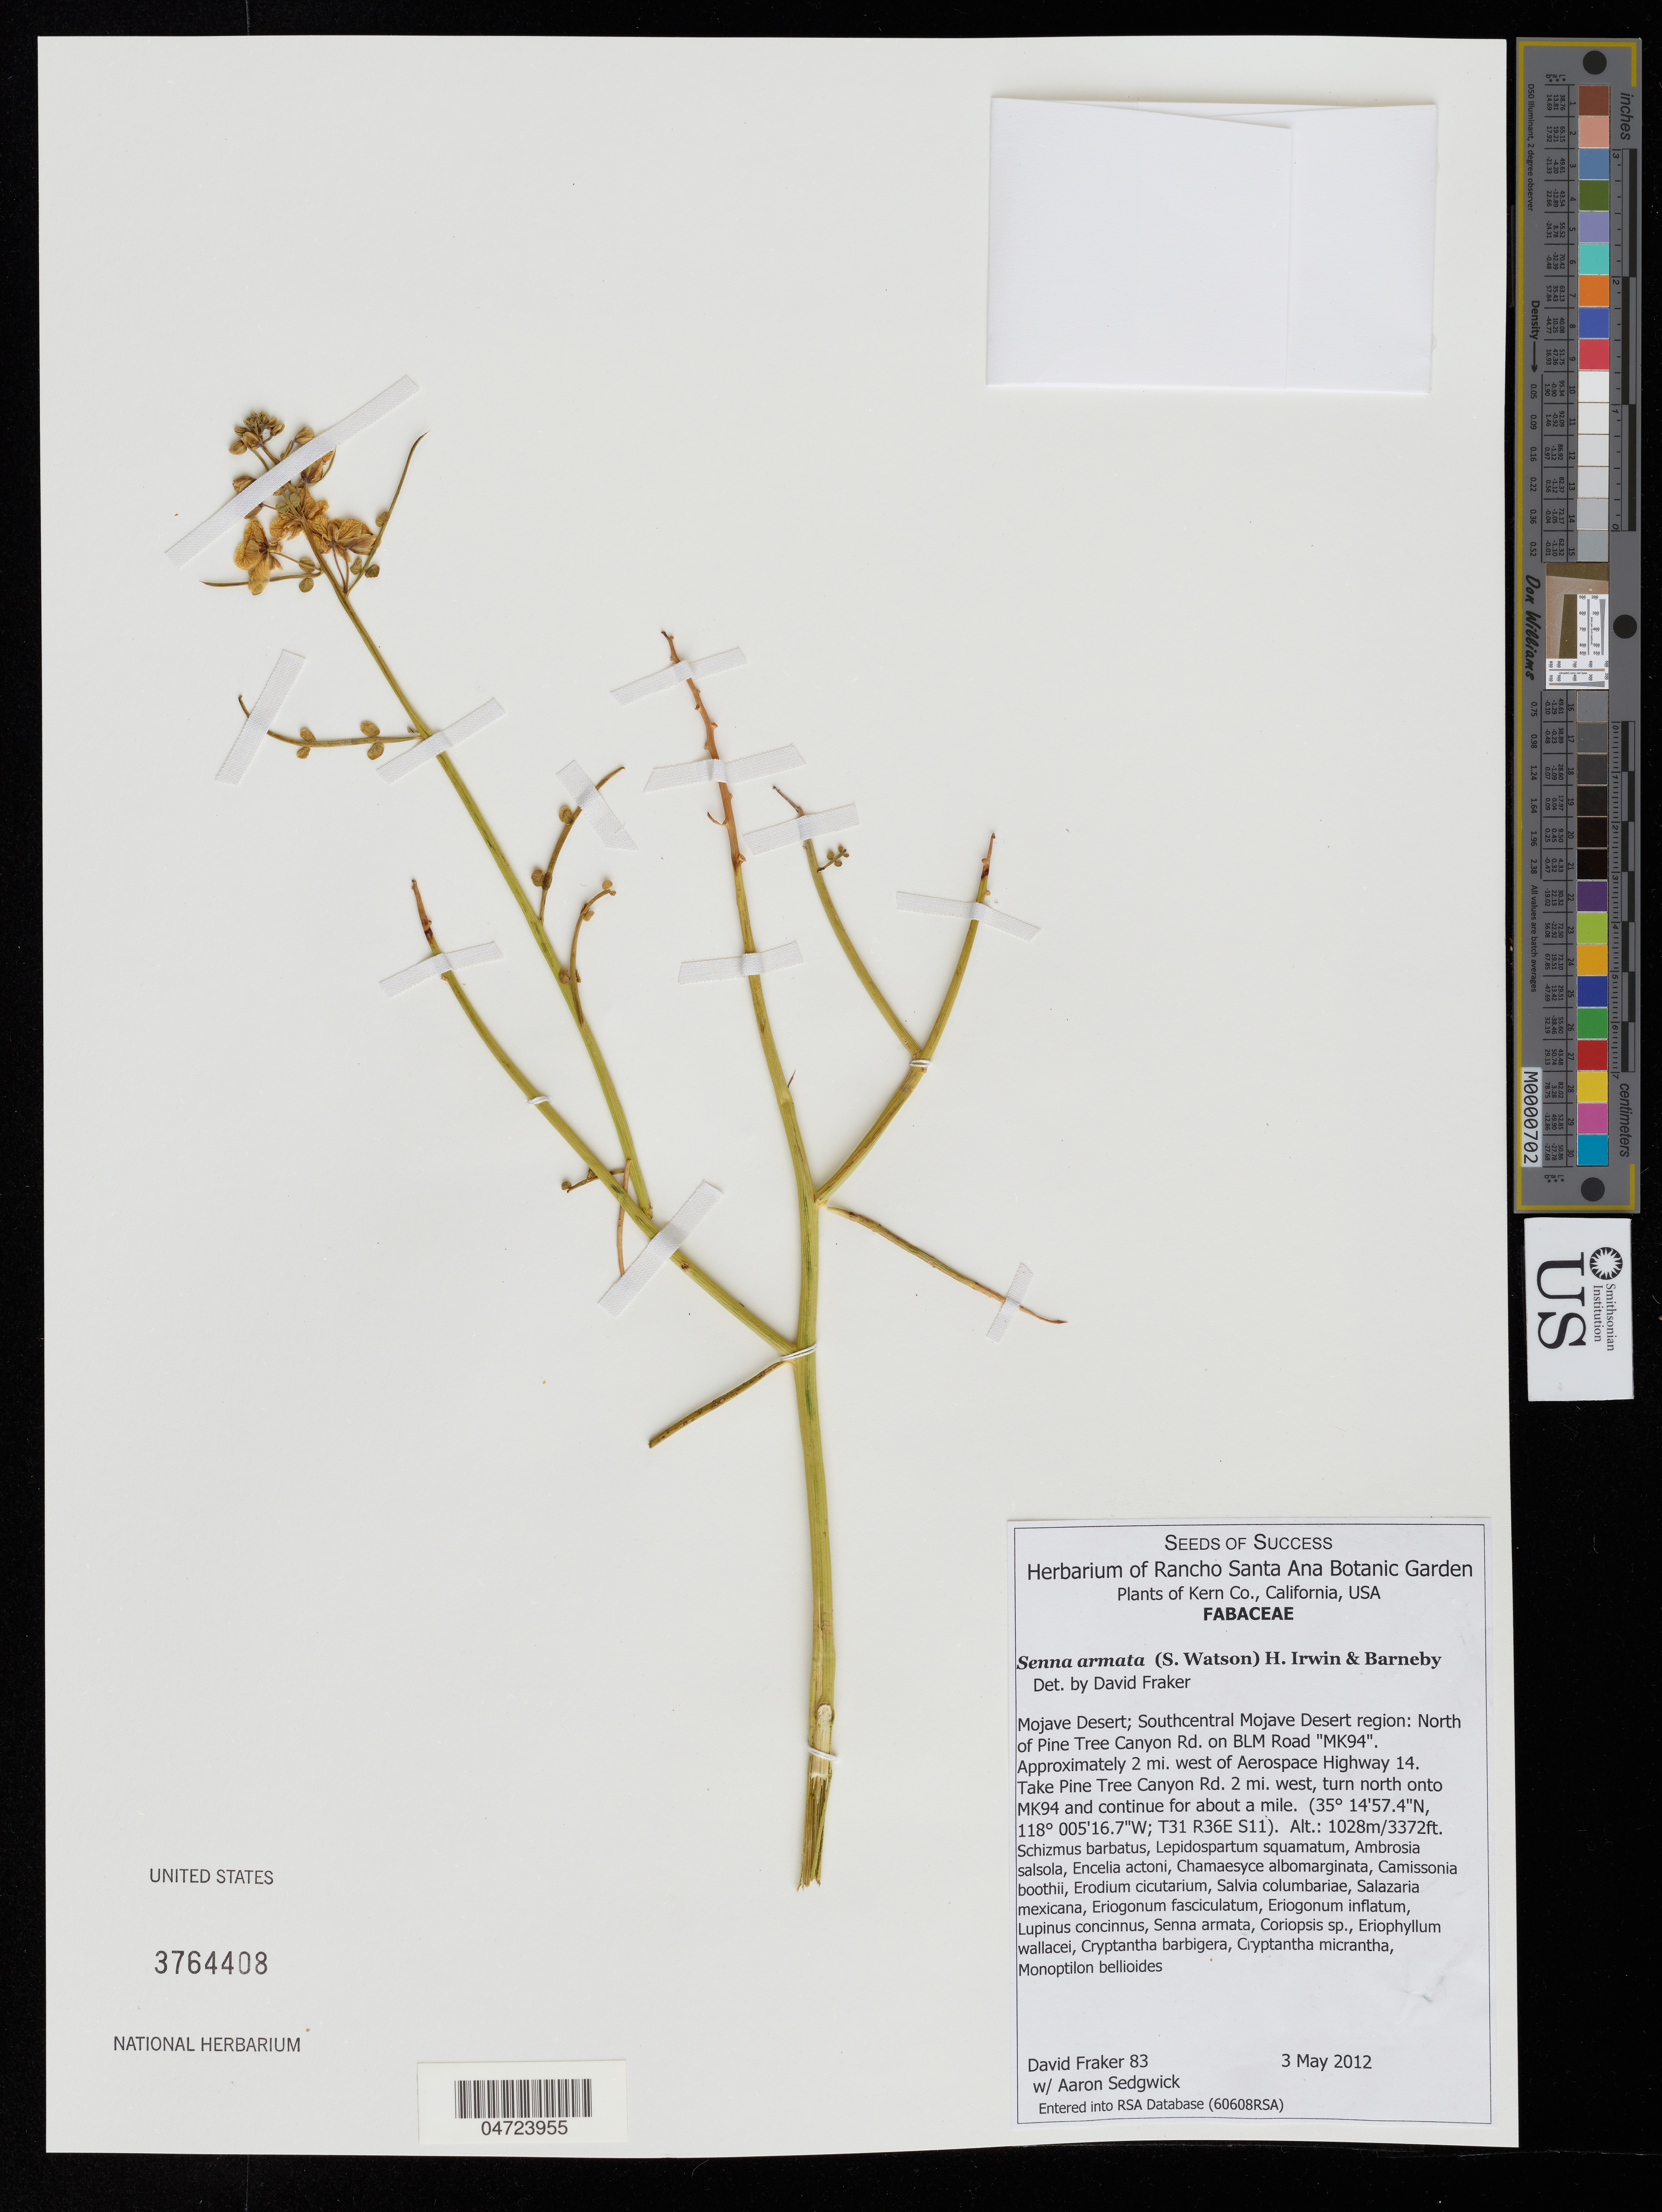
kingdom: Plantae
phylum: Tracheophyta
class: Magnoliopsida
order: Fabales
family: Fabaceae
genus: Senna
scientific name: Senna armata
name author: (S. Watson) H.S. Irwin & Barneby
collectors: D. Fraker & A. Sedgwick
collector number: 83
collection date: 2012-05-03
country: United States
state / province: California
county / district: Kern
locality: Kern Co. Mojave Desert; Southcentral Mojave Desert region: North of Pine Tree Canyon Rd. on BLM Road "MK94". Approximately 2 mi. west of Aerospace Highway 14.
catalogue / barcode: US 3764408